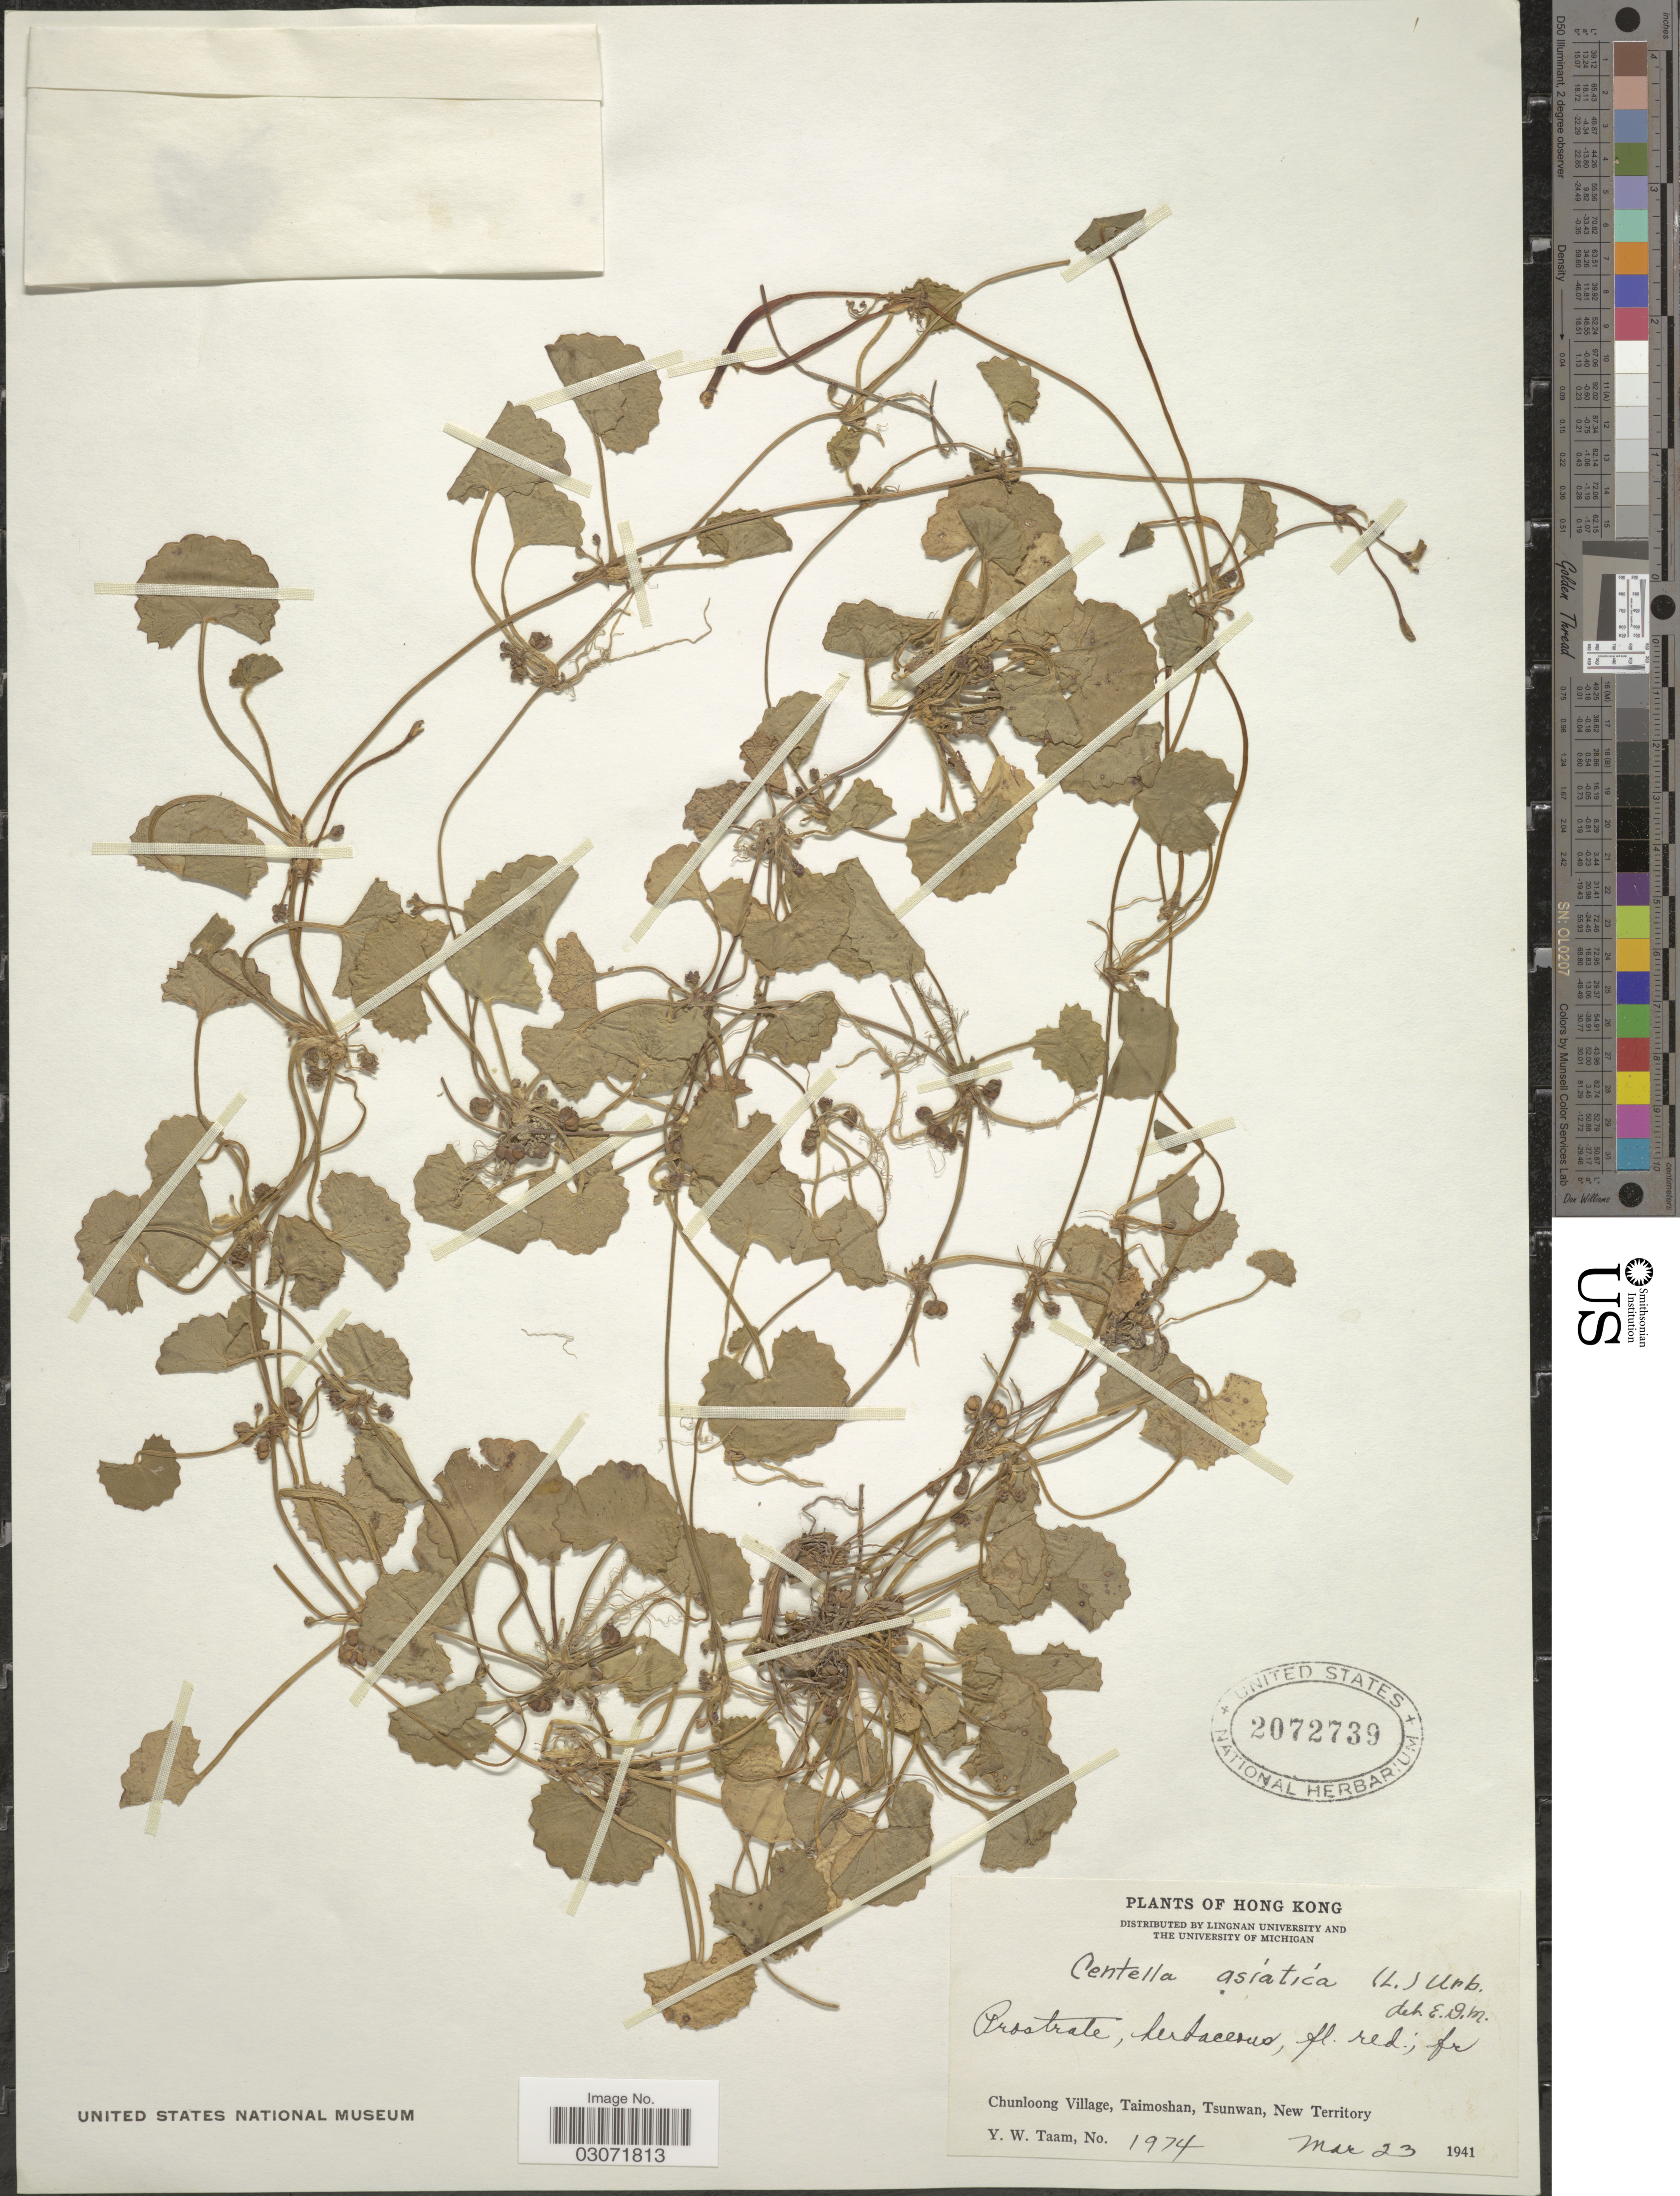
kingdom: Plantae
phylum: Tracheophyta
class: Magnoliopsida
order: Apiales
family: Apiaceae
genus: Centella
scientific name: Centella asiatica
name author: (L.) Urb.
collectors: Y. W. Taam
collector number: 1974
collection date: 1941-03-23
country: China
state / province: Hong Kong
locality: Chunloong Village, Taimoshan, Tsunwan, New Territory.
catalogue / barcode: US 2072739